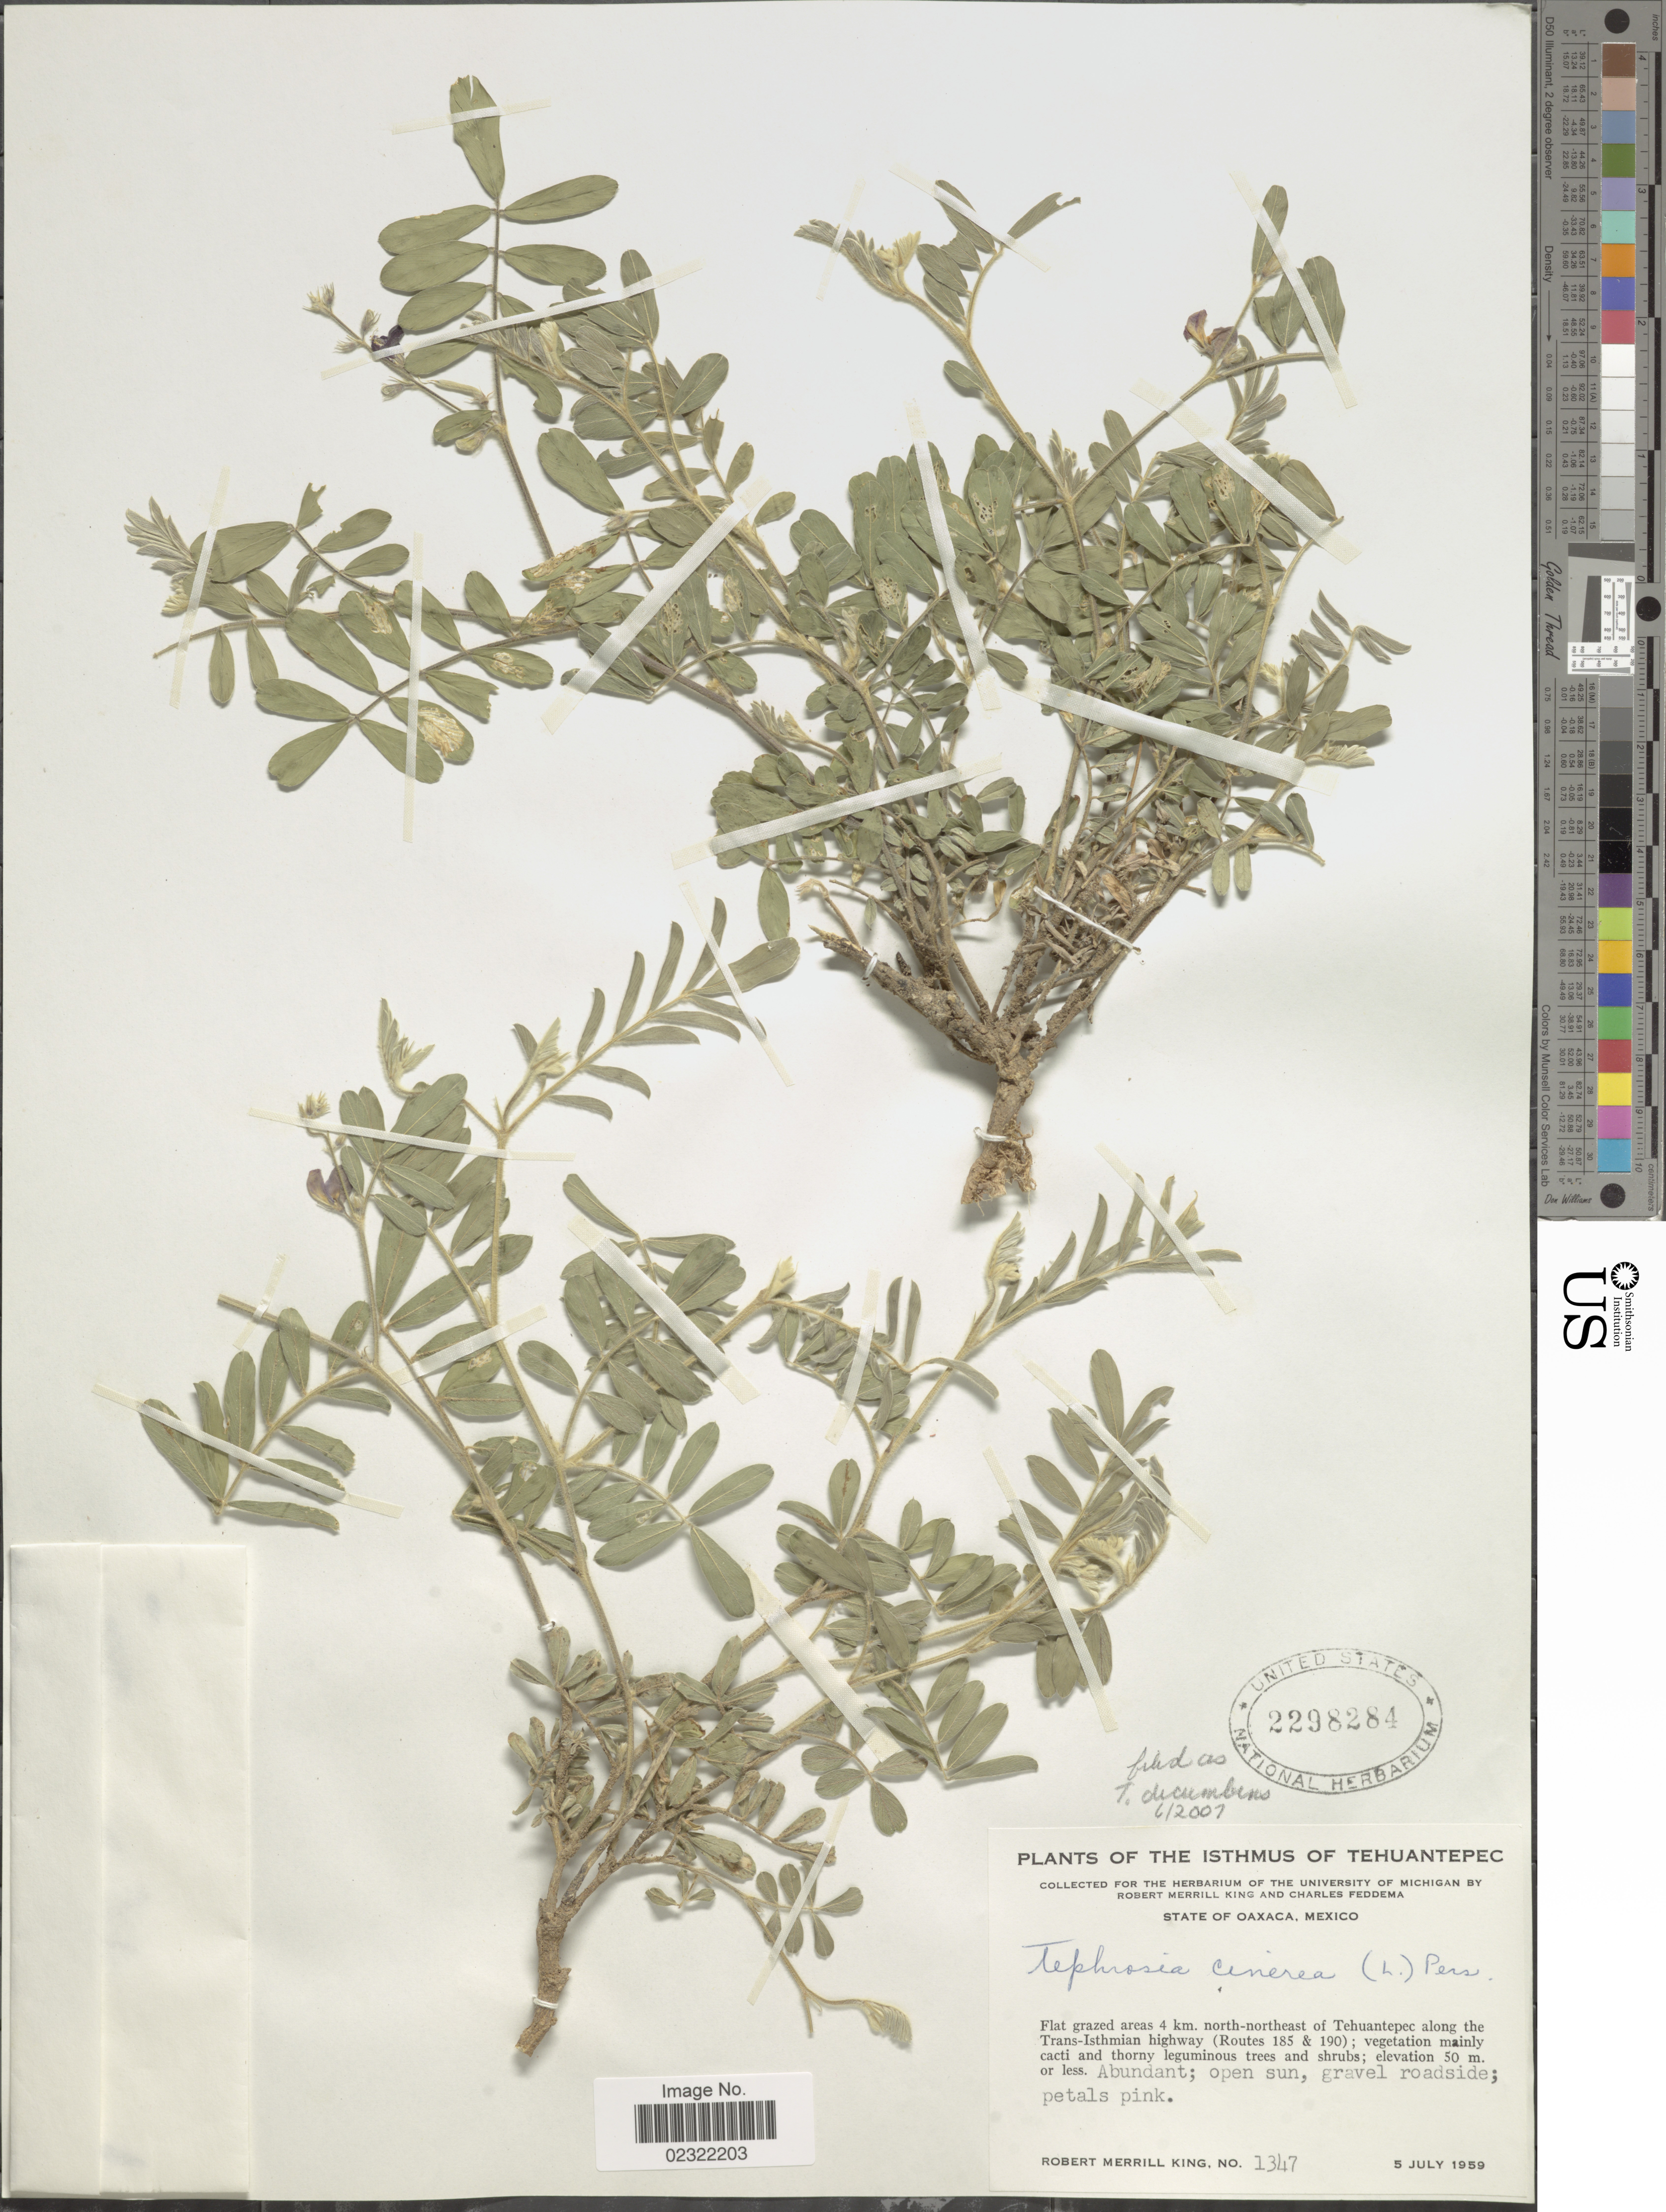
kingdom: Plantae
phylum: Tracheophyta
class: Magnoliopsida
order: Fabales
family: Fabaceae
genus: Tephrosia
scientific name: Tephrosia decumbens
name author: Benth.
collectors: R. M. King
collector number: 1347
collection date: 1959-07-05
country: Mexico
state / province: Oaxaca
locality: The Isthmus of Tehuantepec, Flat grazed areas 4 km. north-northeast of Tehuantepec along the Trans-Isthmian highway (Routes 185 & 190)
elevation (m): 50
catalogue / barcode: US 2298284